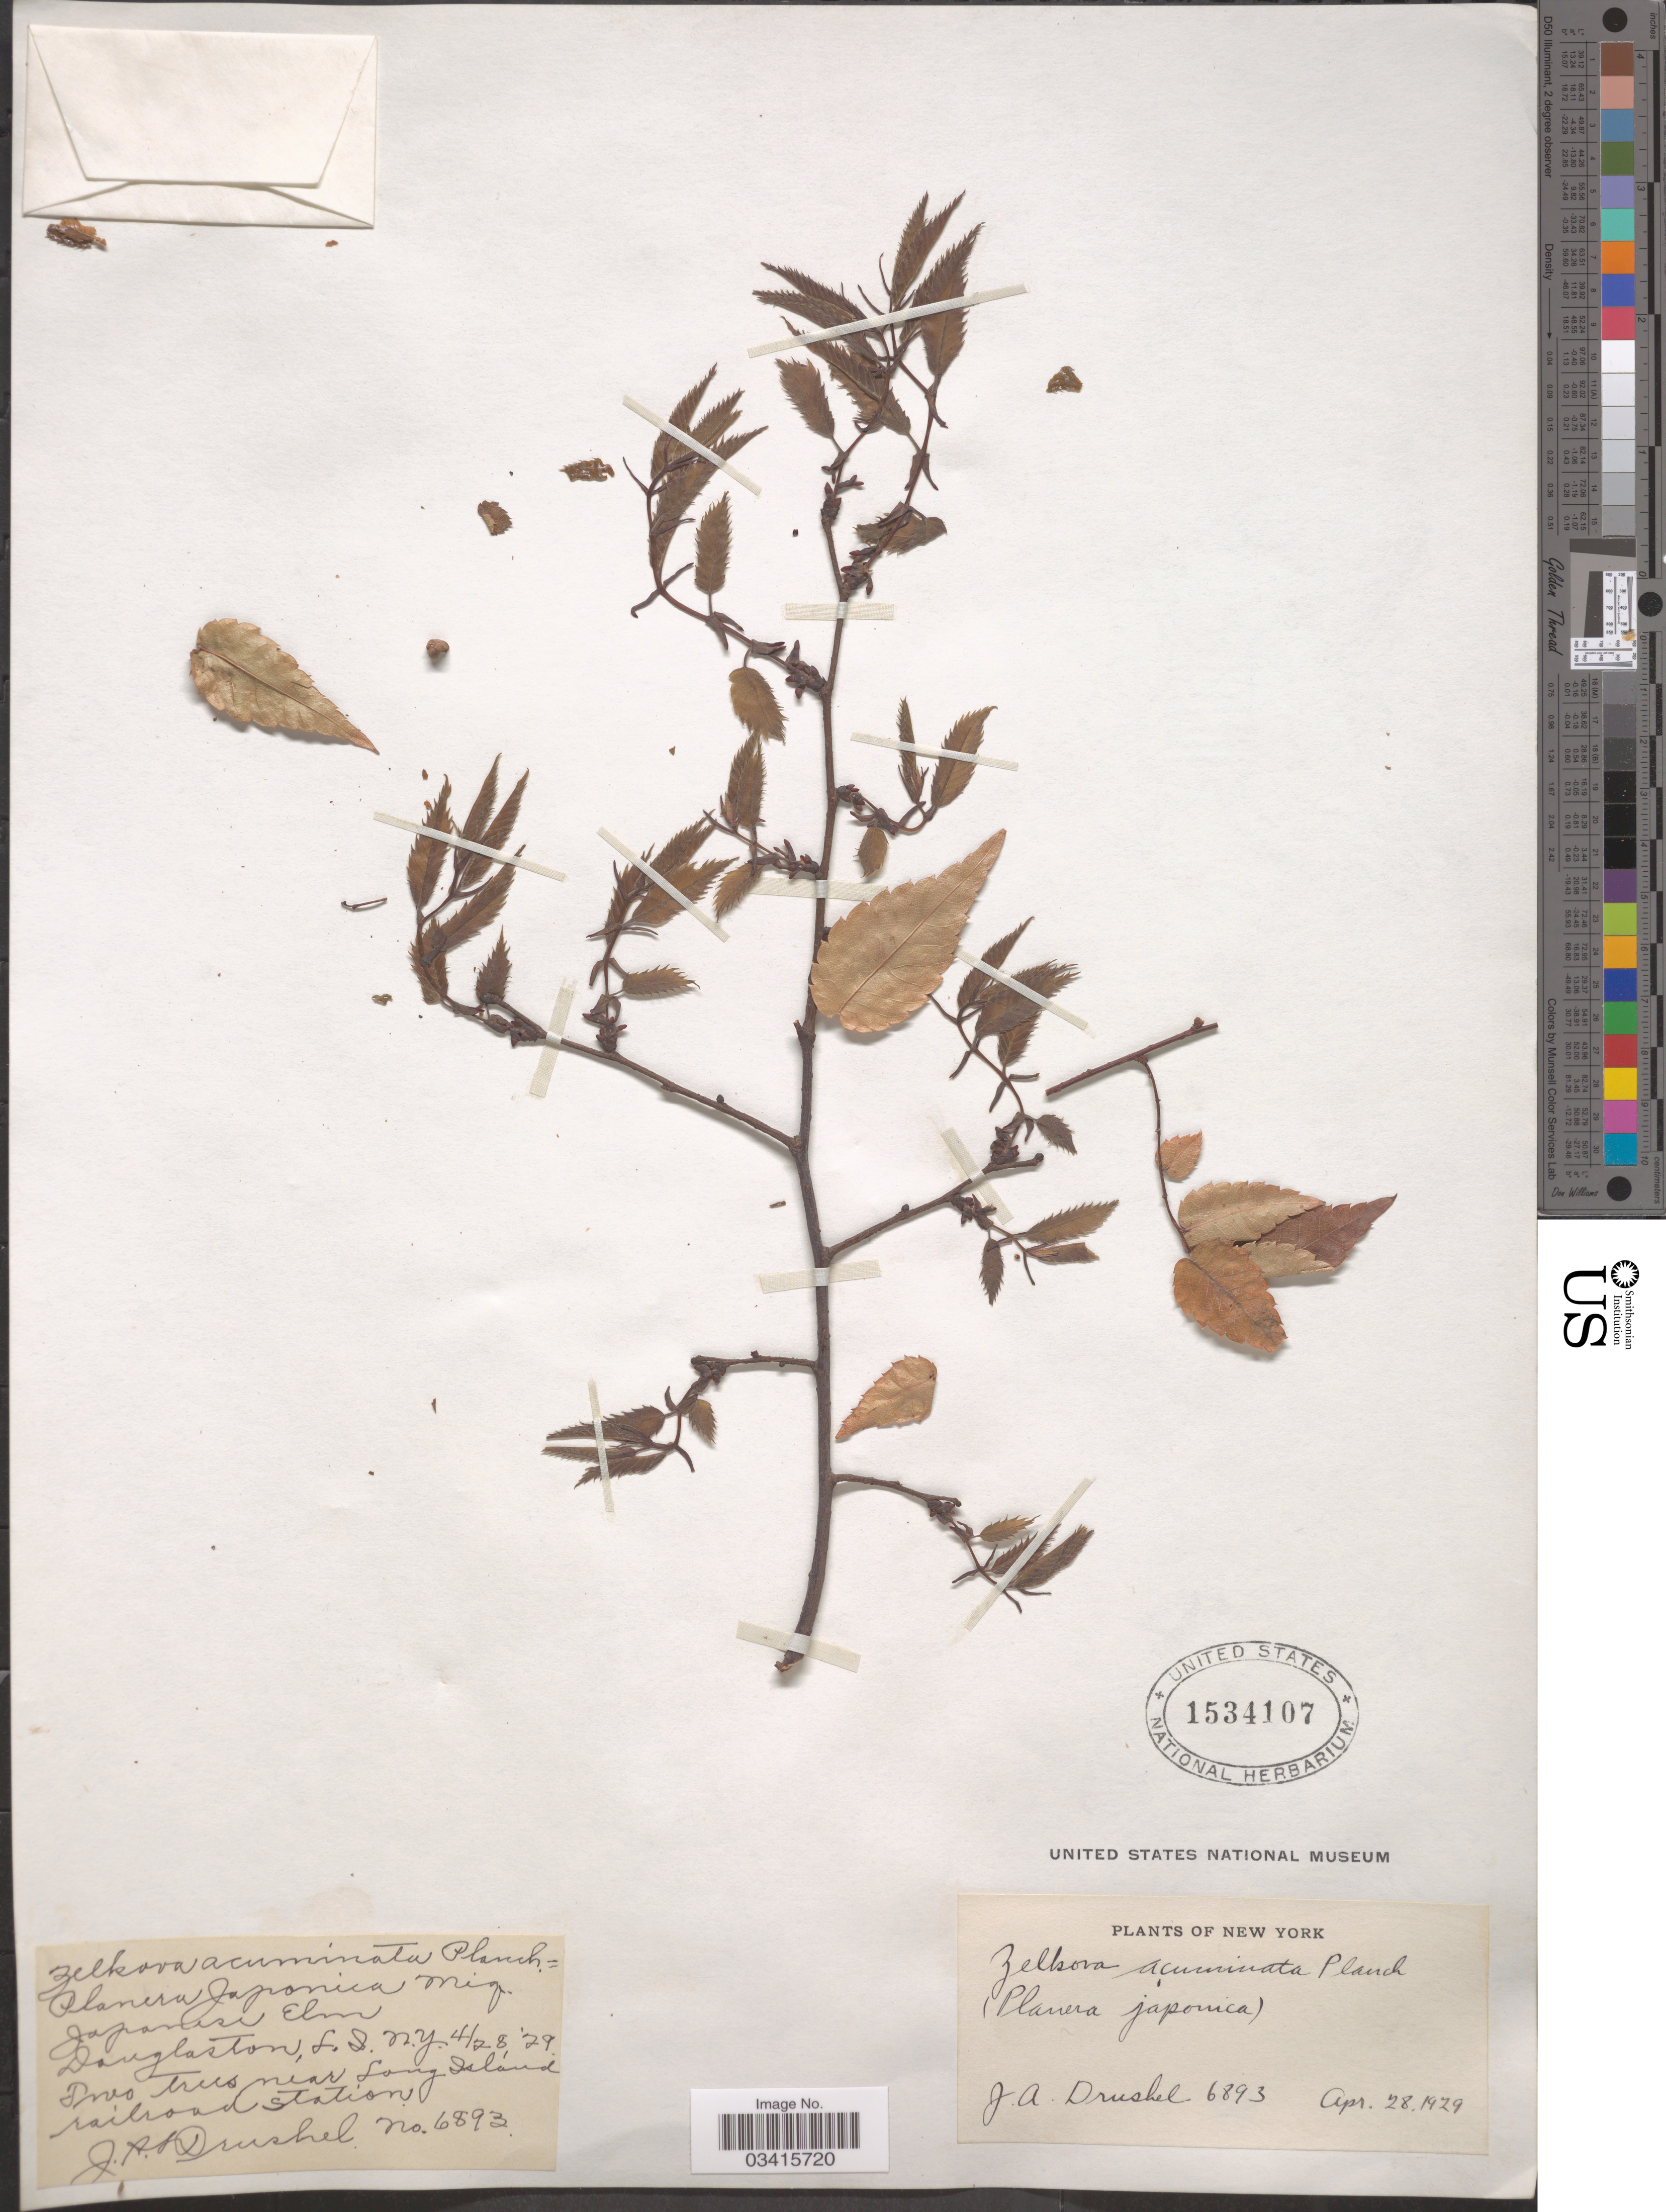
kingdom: Plantae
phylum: Tracheophyta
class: Magnoliopsida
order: Rosales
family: Ulmaceae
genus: Zelkova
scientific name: Zelkova serrata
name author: (Thunb.) Makino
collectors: J. A. Drushel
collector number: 6983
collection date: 1929-04-28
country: United States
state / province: New York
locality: Douglaston, L.I. Two treas near Long Island railroad Station.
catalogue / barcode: US 1534107